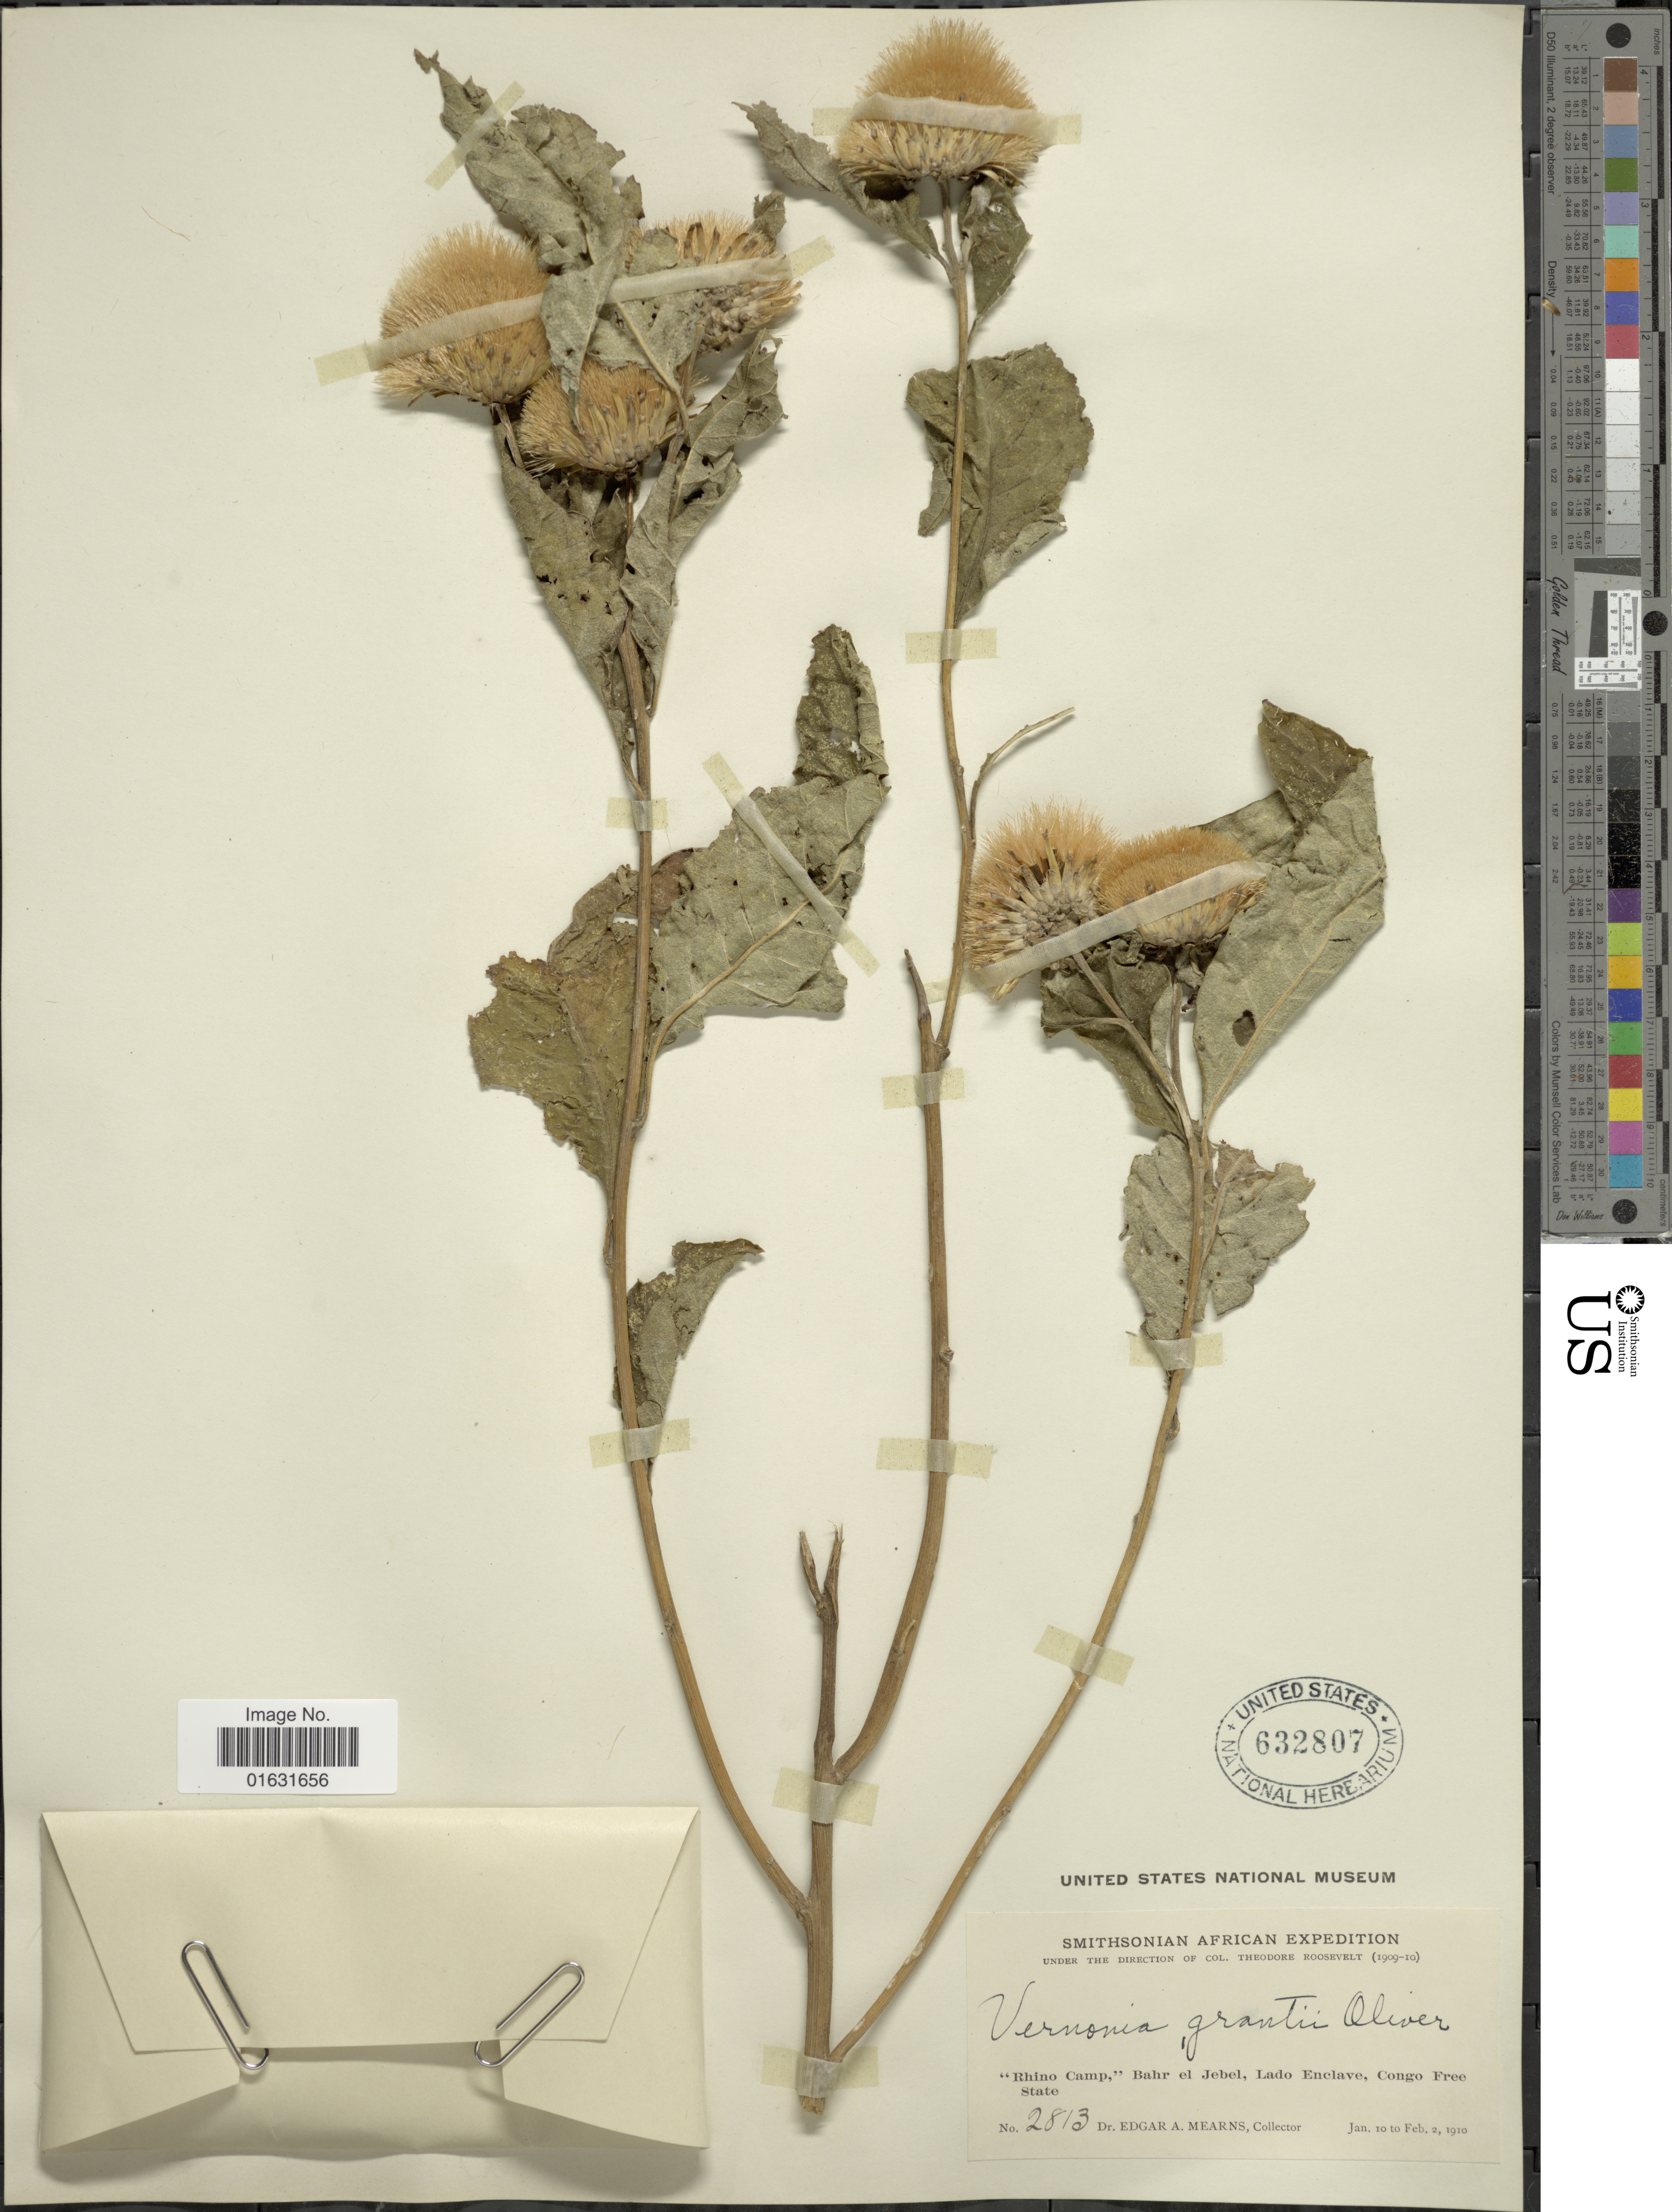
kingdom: Plantae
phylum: Tracheophyta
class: Magnoliopsida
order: Asterales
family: Asteraceae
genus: Baccharoides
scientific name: Baccharoides adoensis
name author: (Sch. Bip. ex Walp.) H. Rob.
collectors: E. A. Mearns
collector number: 2813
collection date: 1910-01-10/1910-02-02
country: South Africa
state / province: Free State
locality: Rhino Campo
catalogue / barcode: US 632807